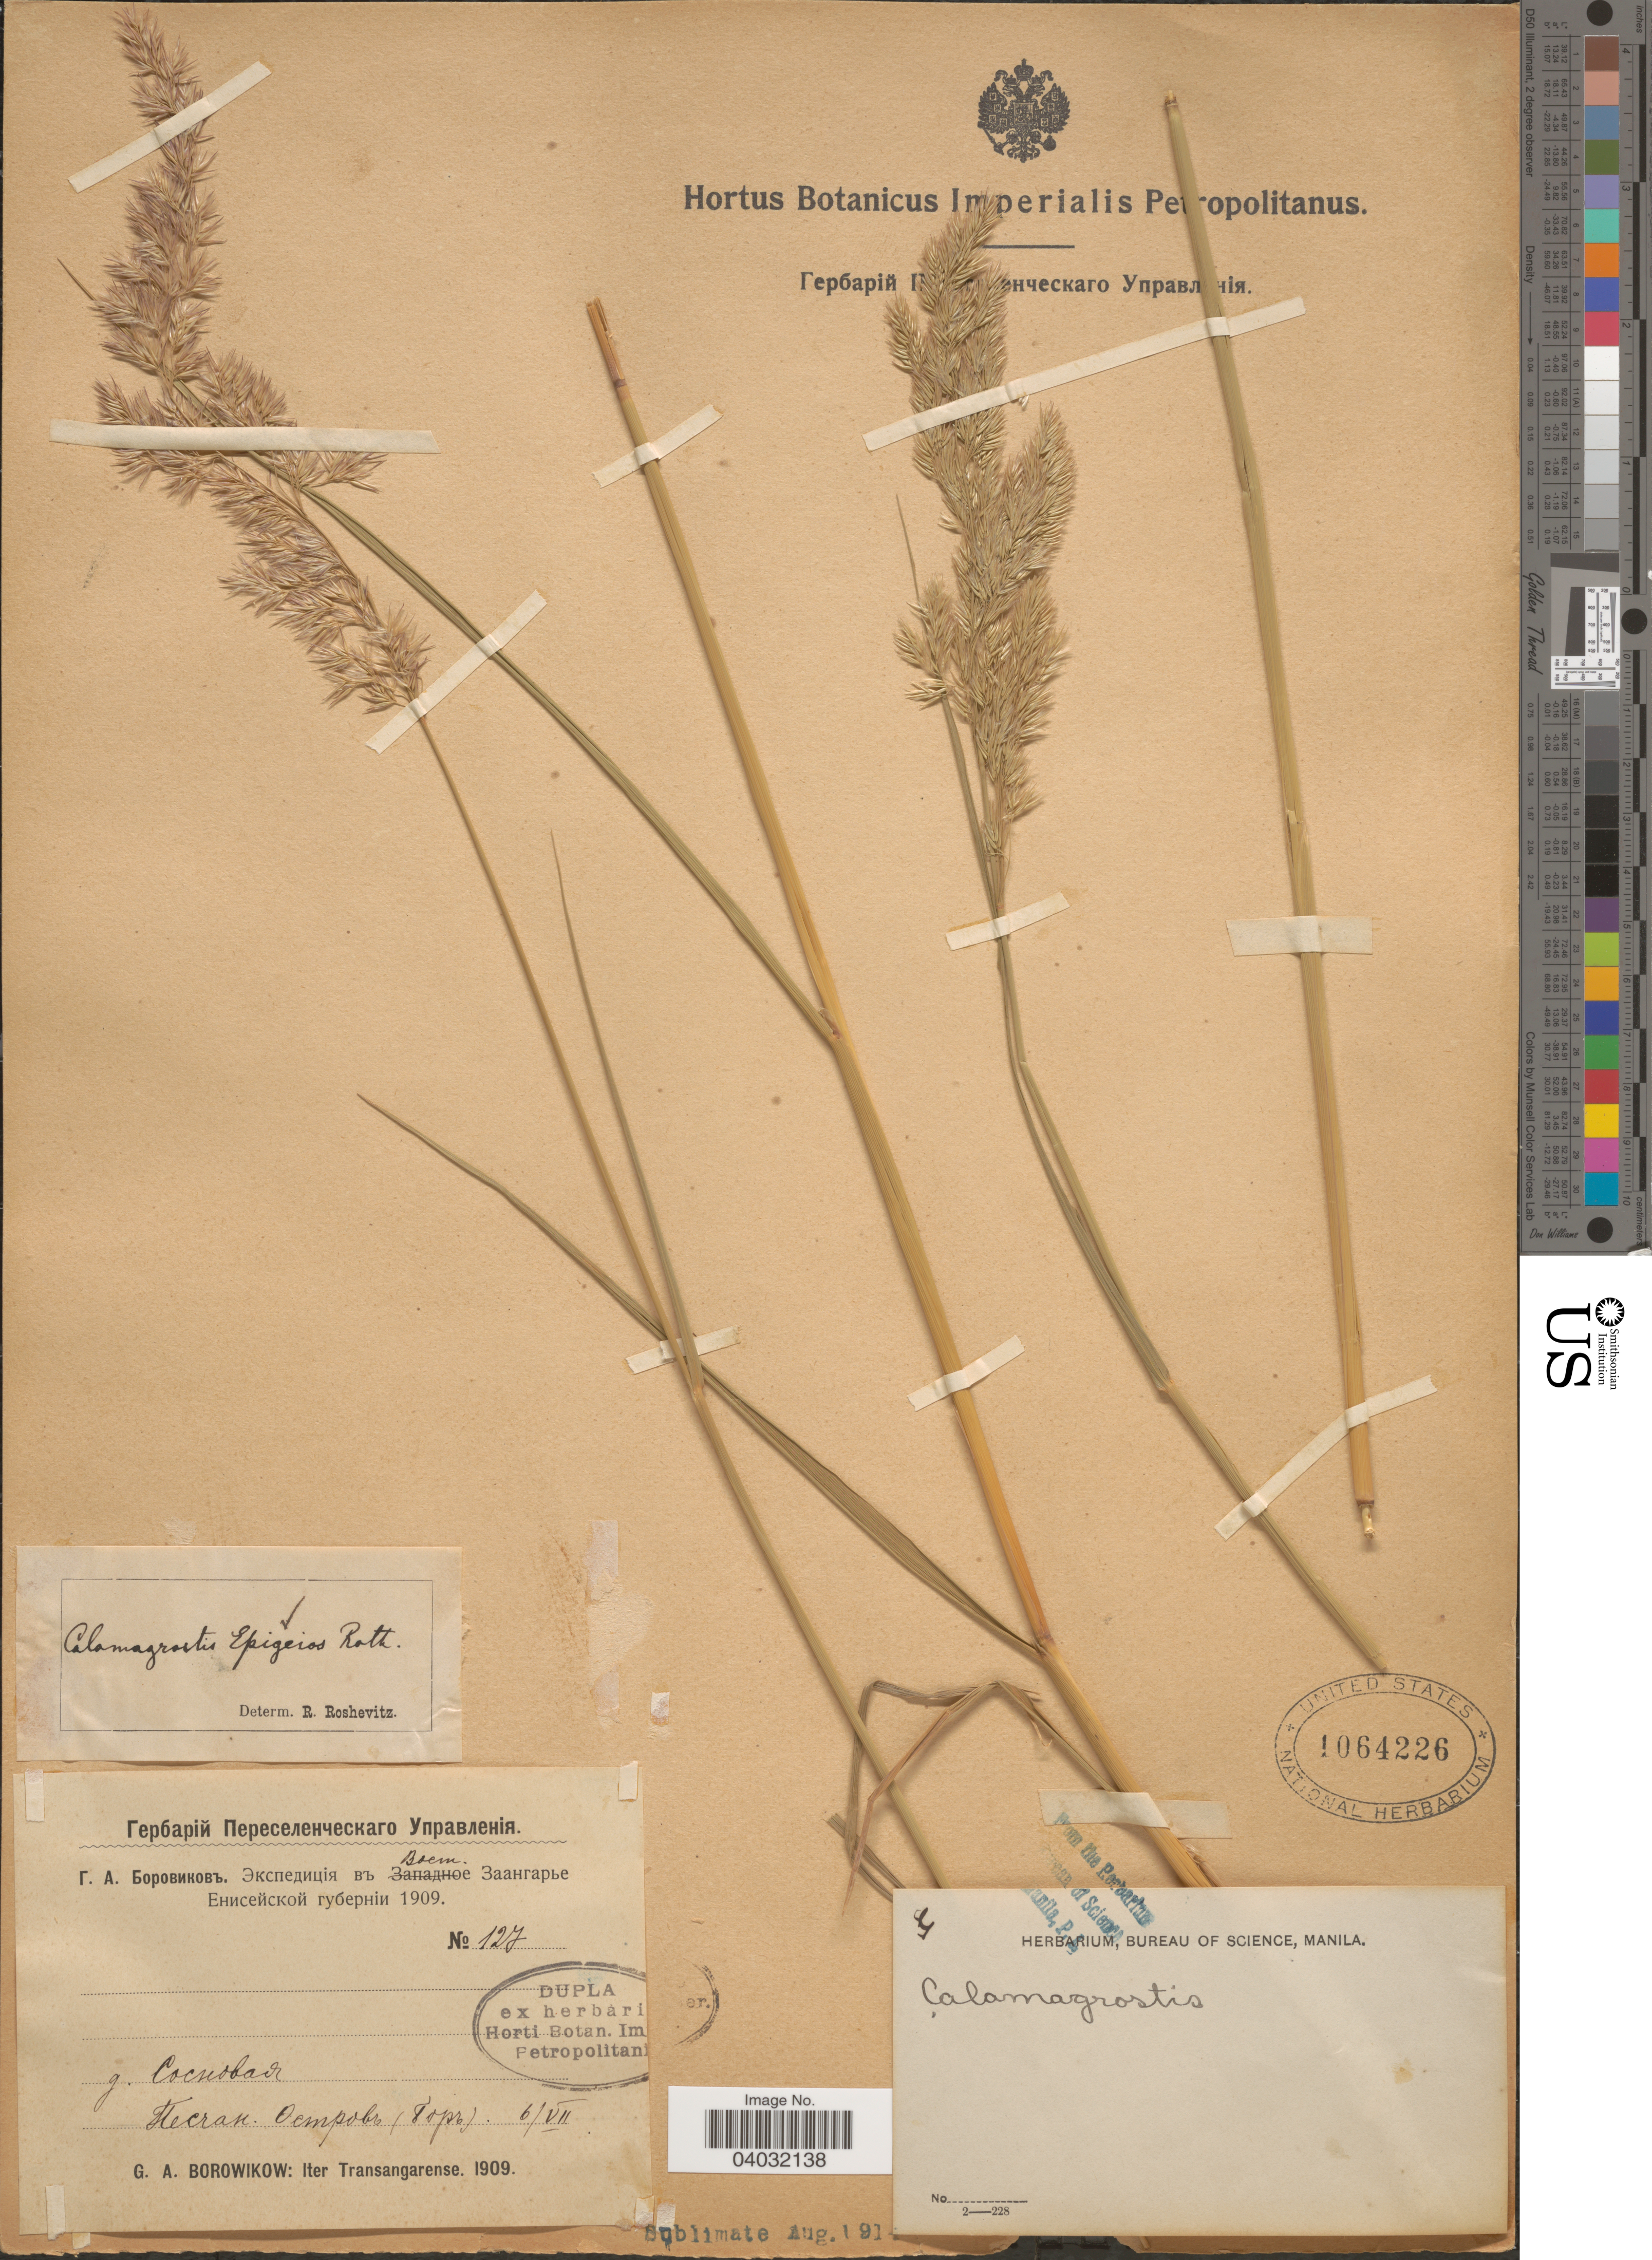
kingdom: Plantae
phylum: Tracheophyta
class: Liliopsida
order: Poales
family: Poaceae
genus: Calamagrostis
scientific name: Calamagrostis epigeios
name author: (L.) Roth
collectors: G. Borowikow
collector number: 127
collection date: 1909-07-06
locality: X. Iter Transangarense.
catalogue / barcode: US 1064226